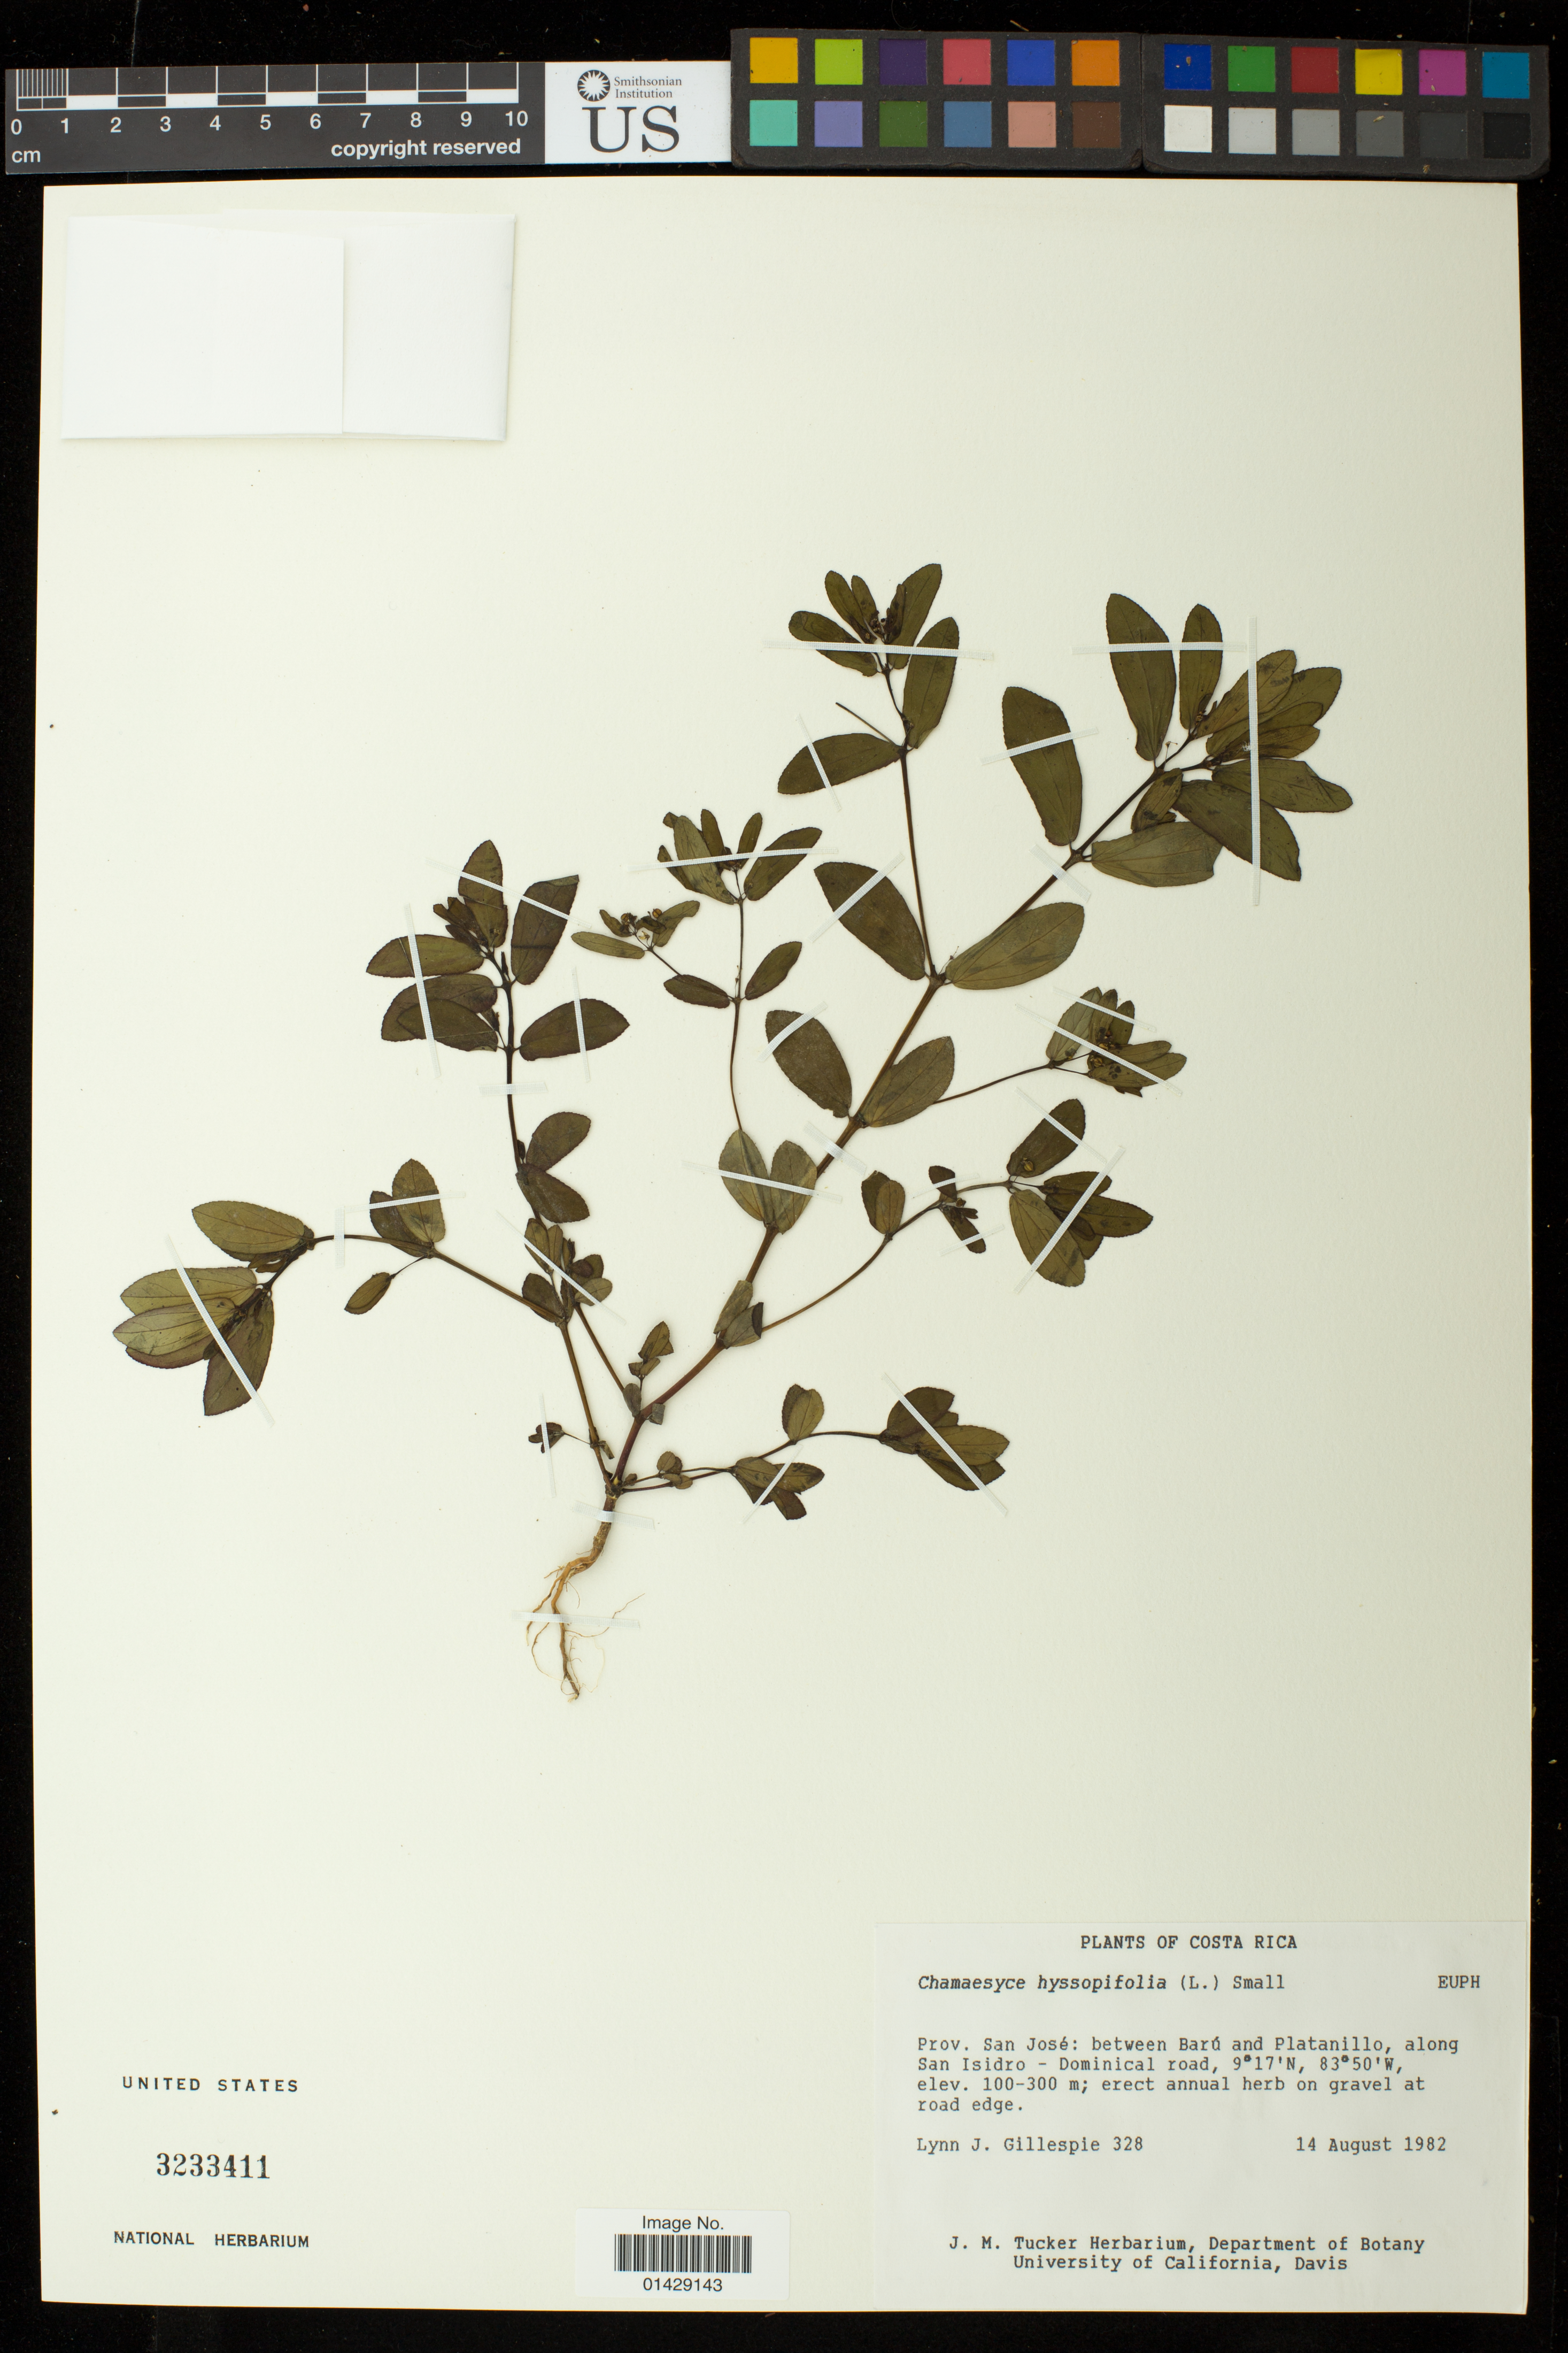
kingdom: Plantae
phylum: Tracheophyta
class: Magnoliopsida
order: Malpighiales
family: Euphorbiaceae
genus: Euphorbia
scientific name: Euphorbia hyssopifolia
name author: L.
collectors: L. J. Gillespie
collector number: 328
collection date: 1982-08-14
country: Costa Rica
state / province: San José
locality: Between Baru and Platanillo, along San Isidro - Dominical road. On gravel at road edge.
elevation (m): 100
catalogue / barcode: US 3233411